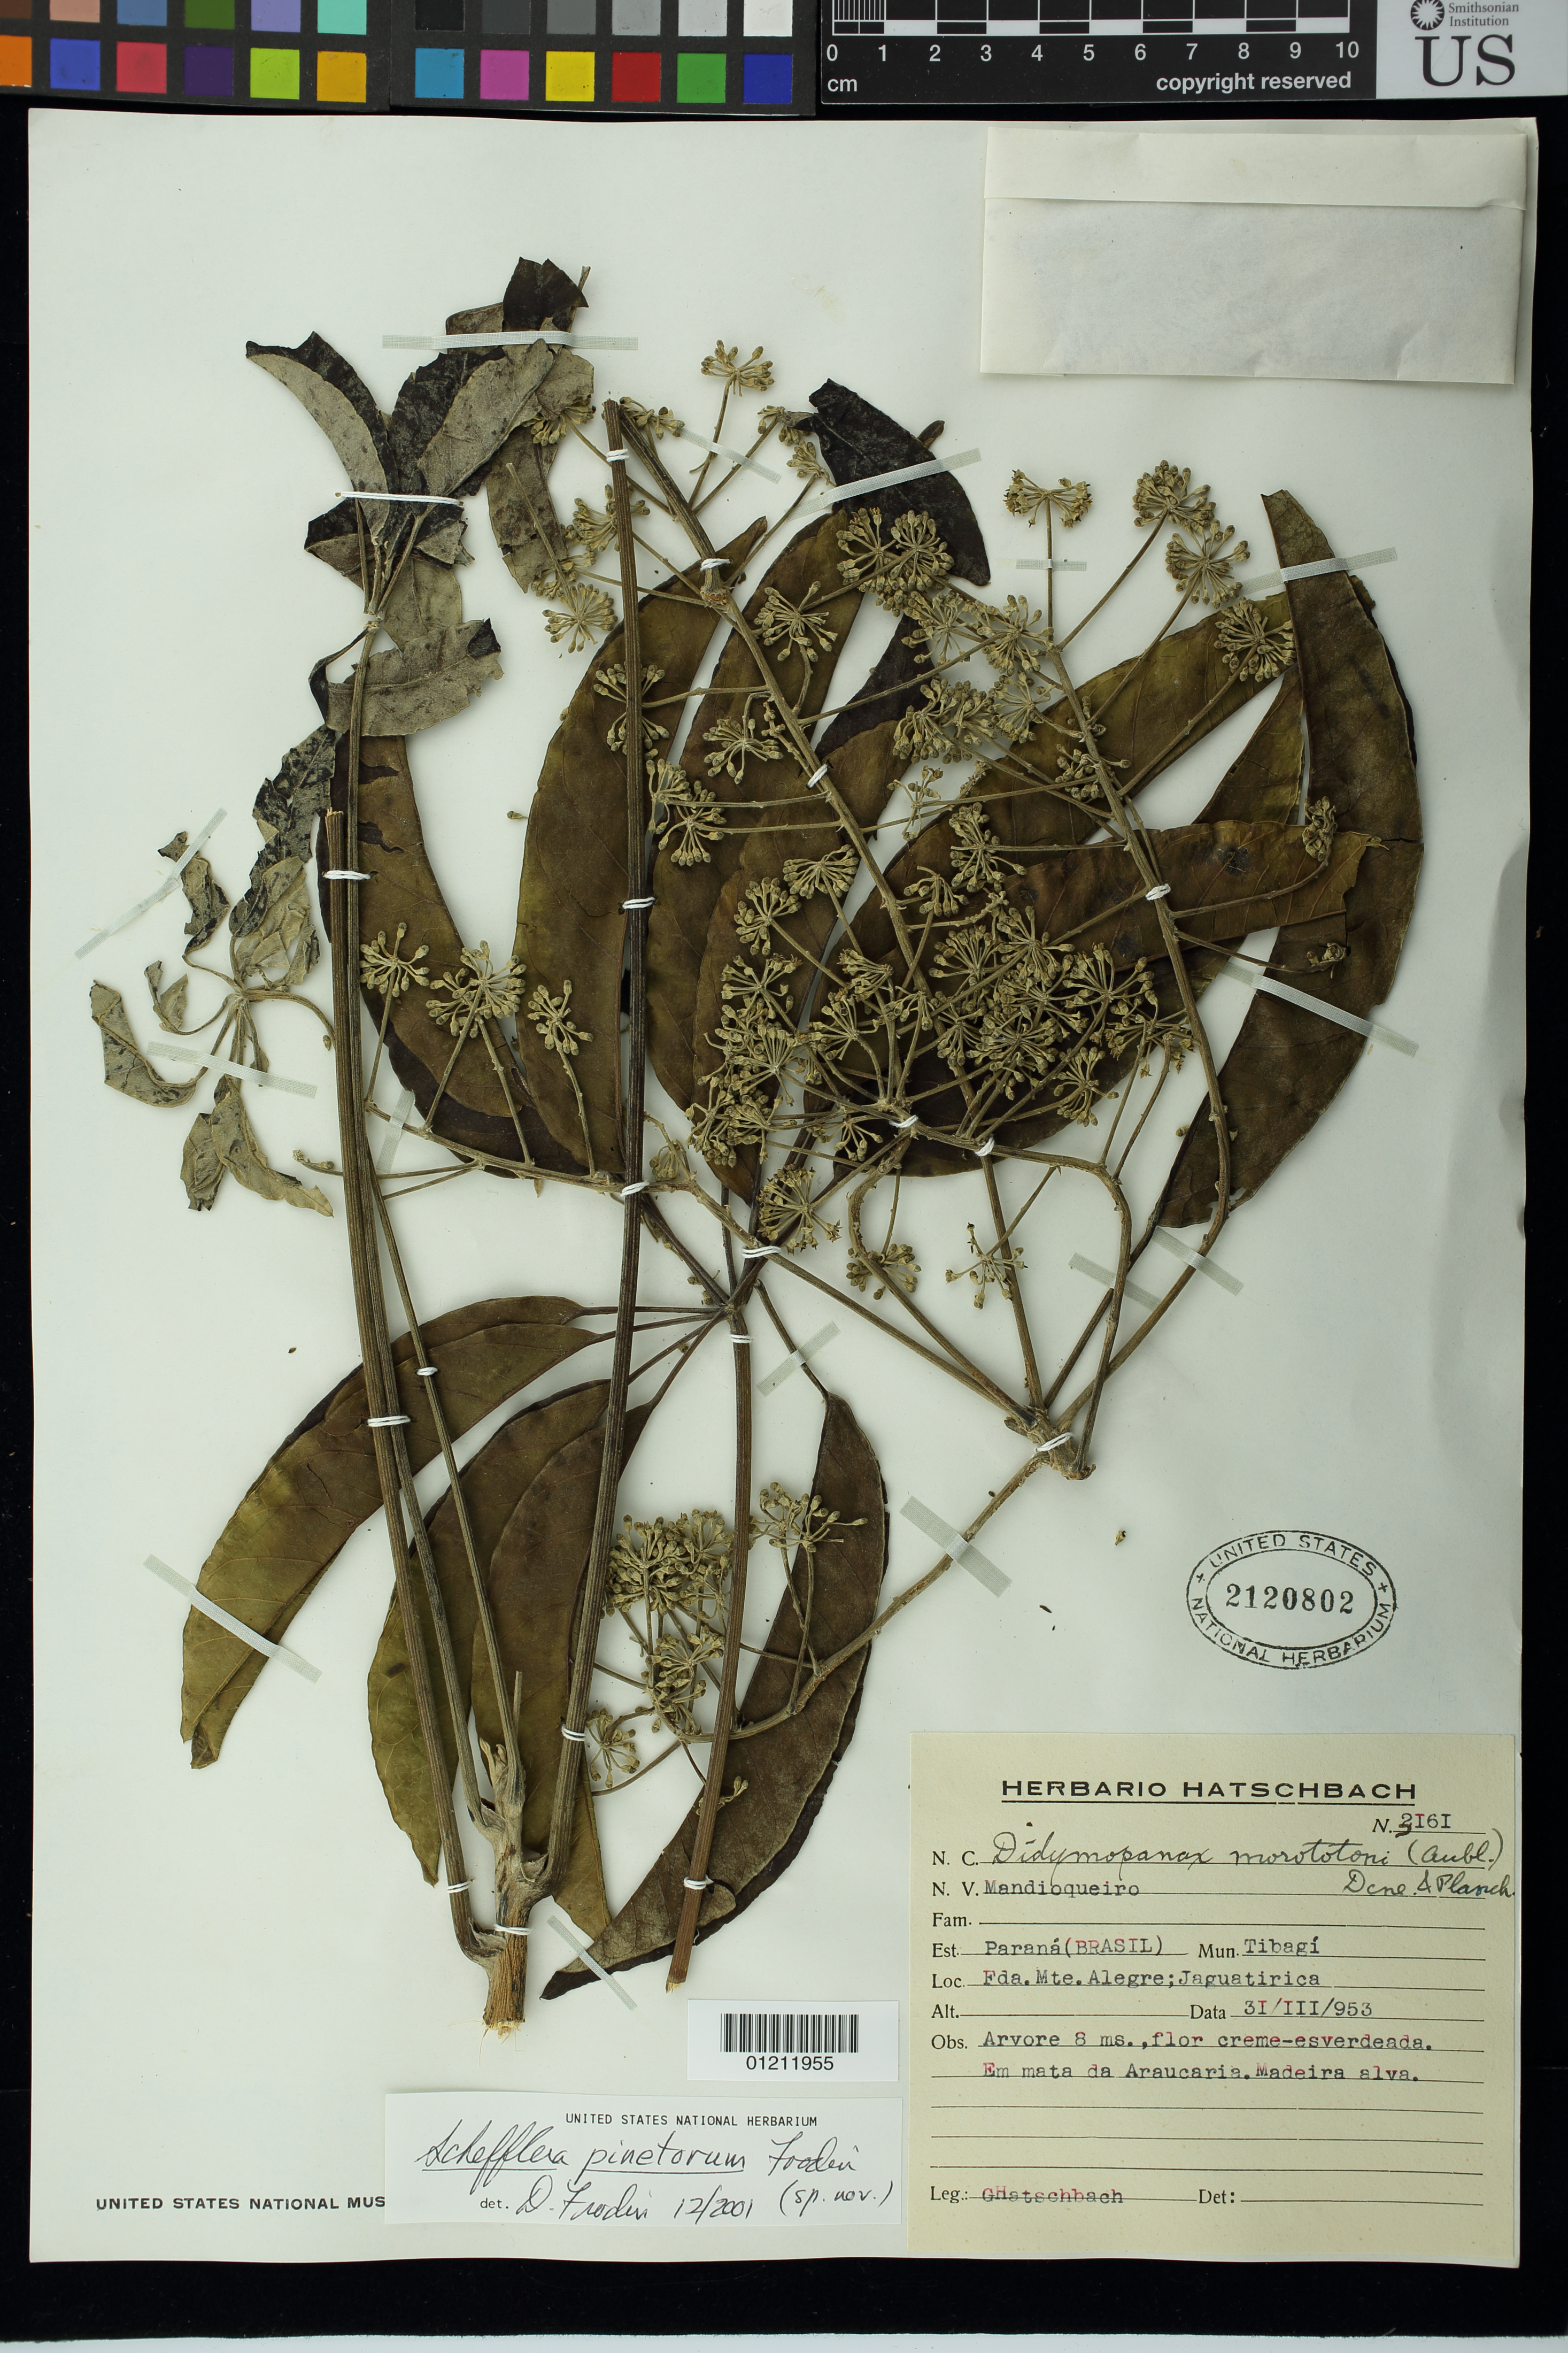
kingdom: Plantae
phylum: Tracheophyta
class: Magnoliopsida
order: Apiales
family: Araliaceae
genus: Schefflera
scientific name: Schefflera pinetorum Frodin sp. nov. ined.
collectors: G. Hatschbach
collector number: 2161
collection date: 1953-03-31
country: Brazil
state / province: Paraná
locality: Est. Paraná, Mun. Tibagí.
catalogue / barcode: US 2120802